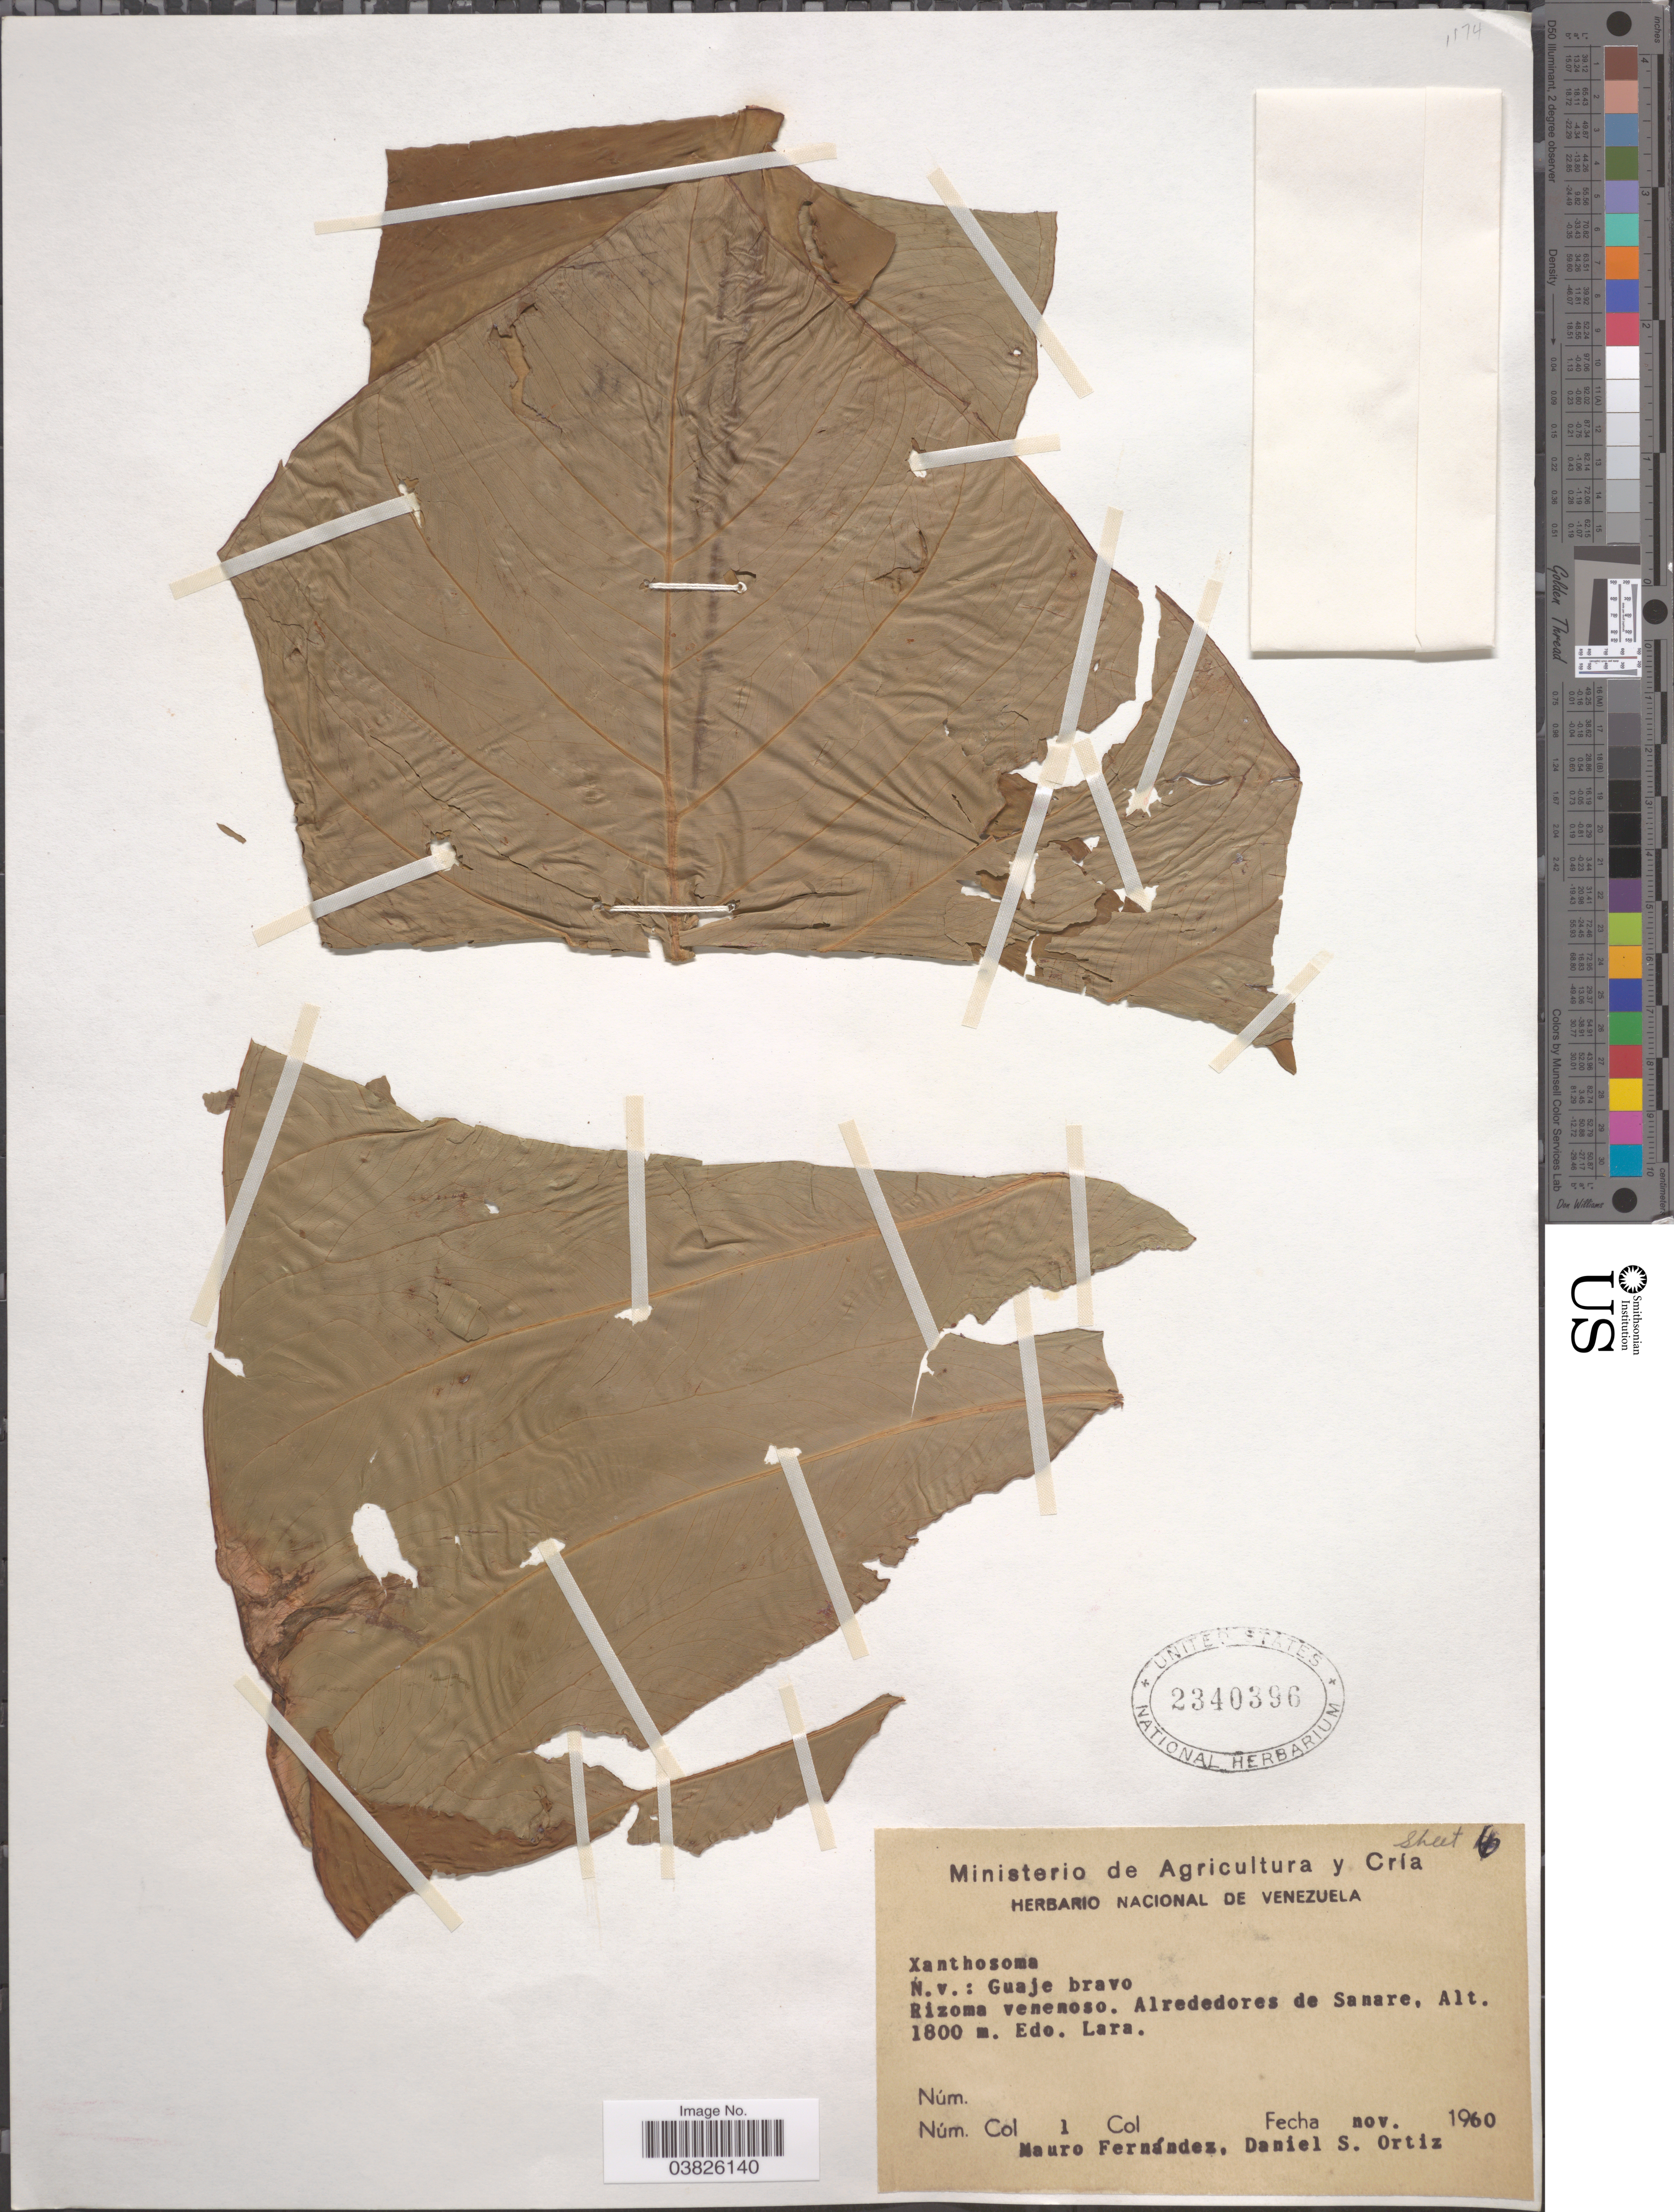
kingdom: Plantae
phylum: Tracheophyta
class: Liliopsida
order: Alismatales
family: Araceae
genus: Xanthosoma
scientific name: Xanthosoma sp.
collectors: M. Fernández & D. Ortiz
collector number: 1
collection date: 1960-11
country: Venezuela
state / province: Lara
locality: Alrededores de Sanare.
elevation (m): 1800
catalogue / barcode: US 2340396